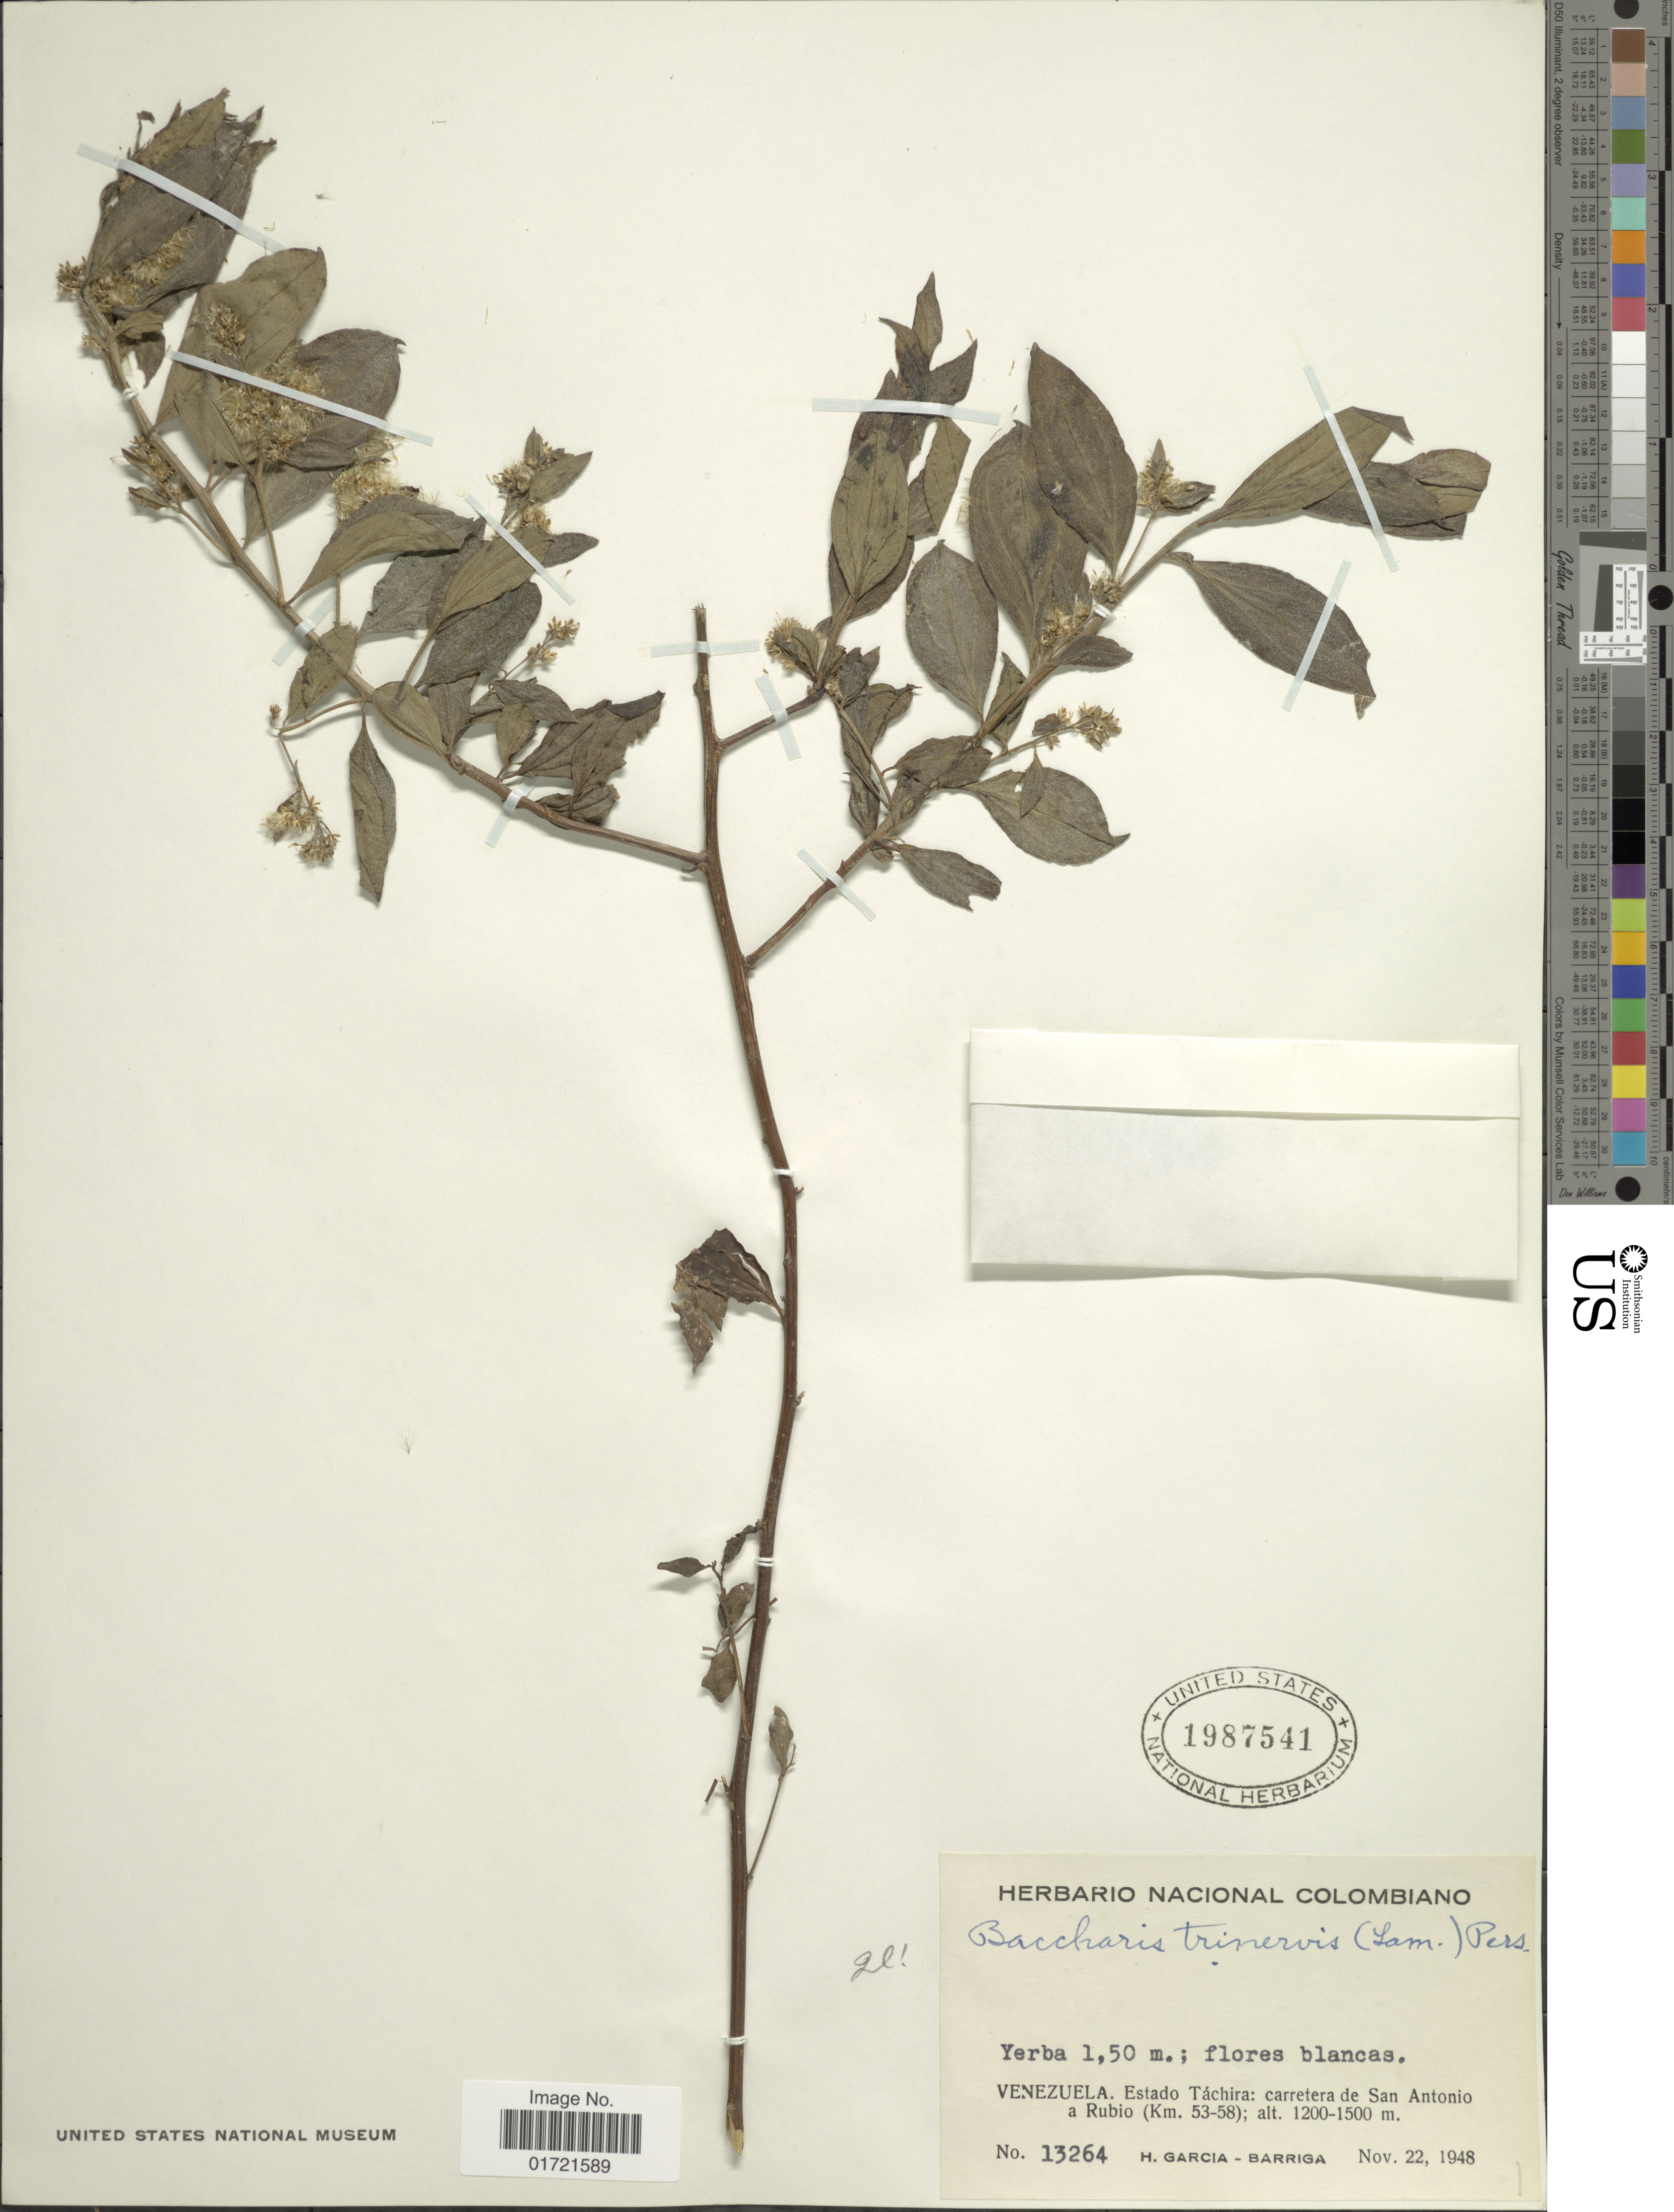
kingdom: Plantae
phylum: Tracheophyta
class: Magnoliopsida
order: Asterales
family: Asteraceae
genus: Baccharis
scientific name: Baccharis trinervis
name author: (Lam.) Pers.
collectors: H. García Barriga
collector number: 13264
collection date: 1948-11-22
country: Venezuela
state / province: Tachira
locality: Carretera de San Antonio a Rubio (km. 53-58)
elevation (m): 1200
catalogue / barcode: US 1987541